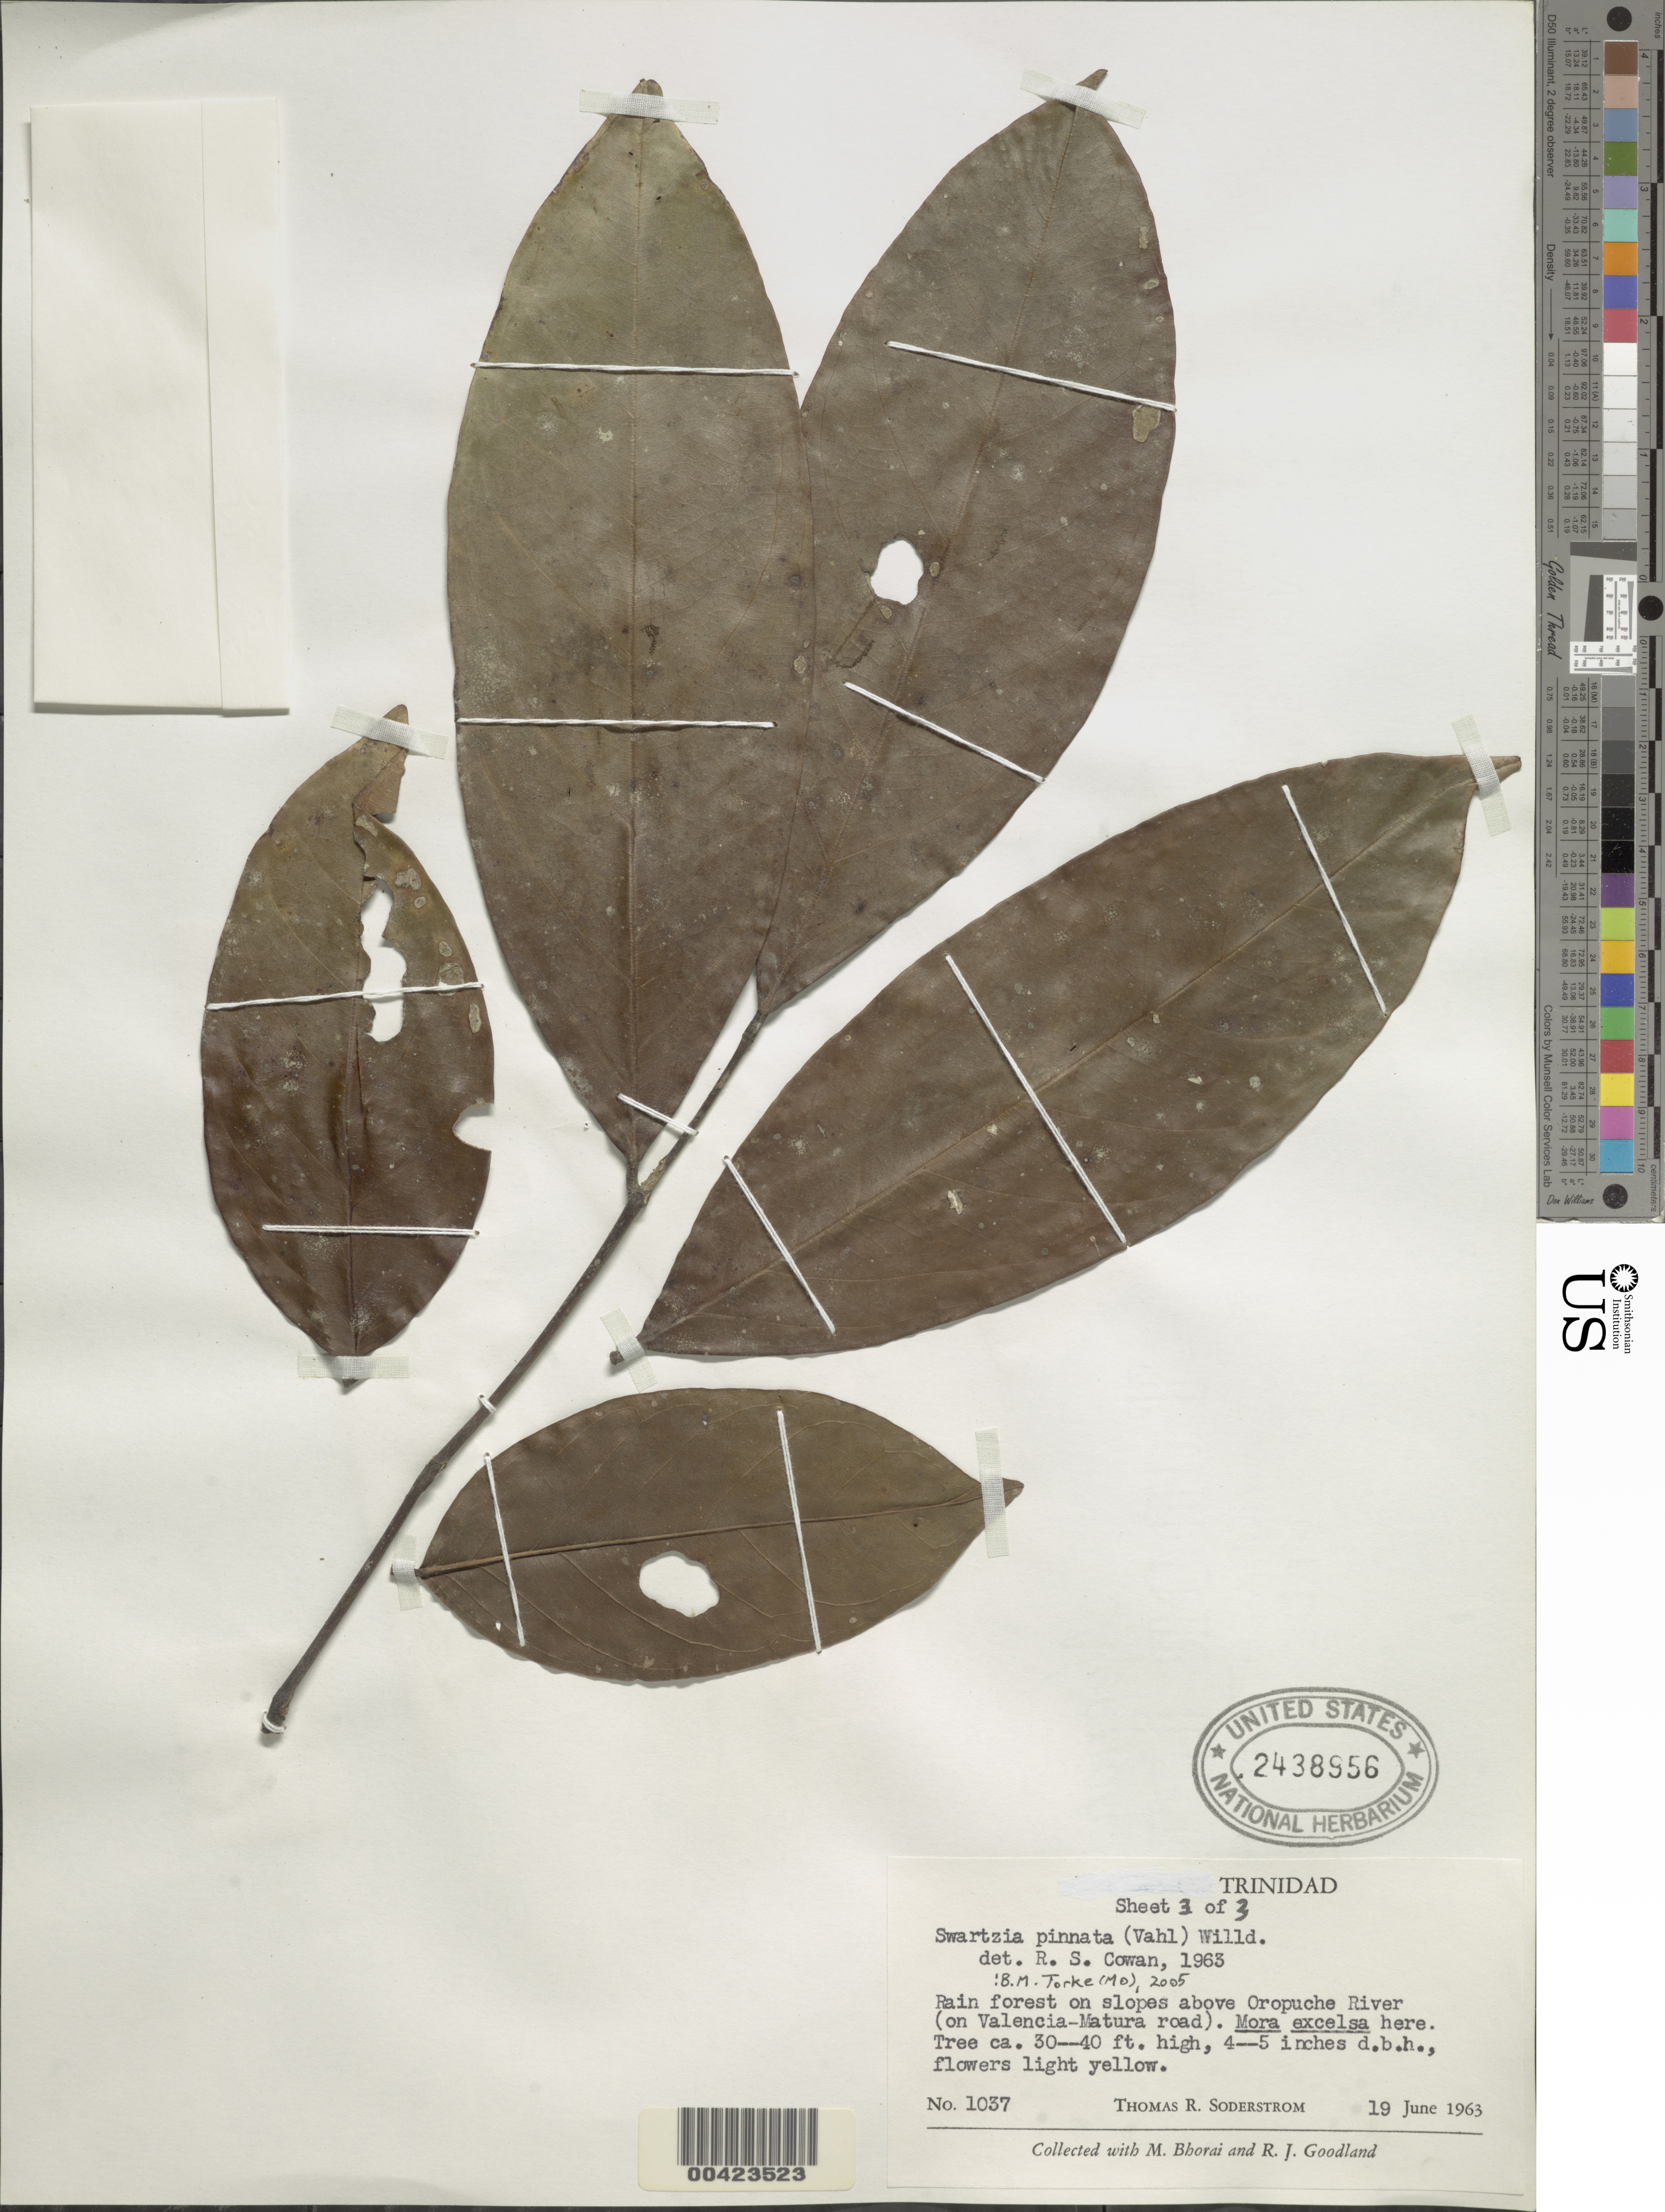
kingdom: Plantae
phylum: Tracheophyta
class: Magnoliopsida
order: Fabales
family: Fabaceae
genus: Swartzia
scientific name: Swartzia pinnata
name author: (Vahl) Willd.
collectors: T. R. Soderstrom, M. Bhorai & R. Goodland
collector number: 1037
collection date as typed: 19 Jun 1963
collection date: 1963-06-19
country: Trinidad and Tobago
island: Trinidad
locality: Valencia and matura, on valencia road between; above oropuche river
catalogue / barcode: US 2438956